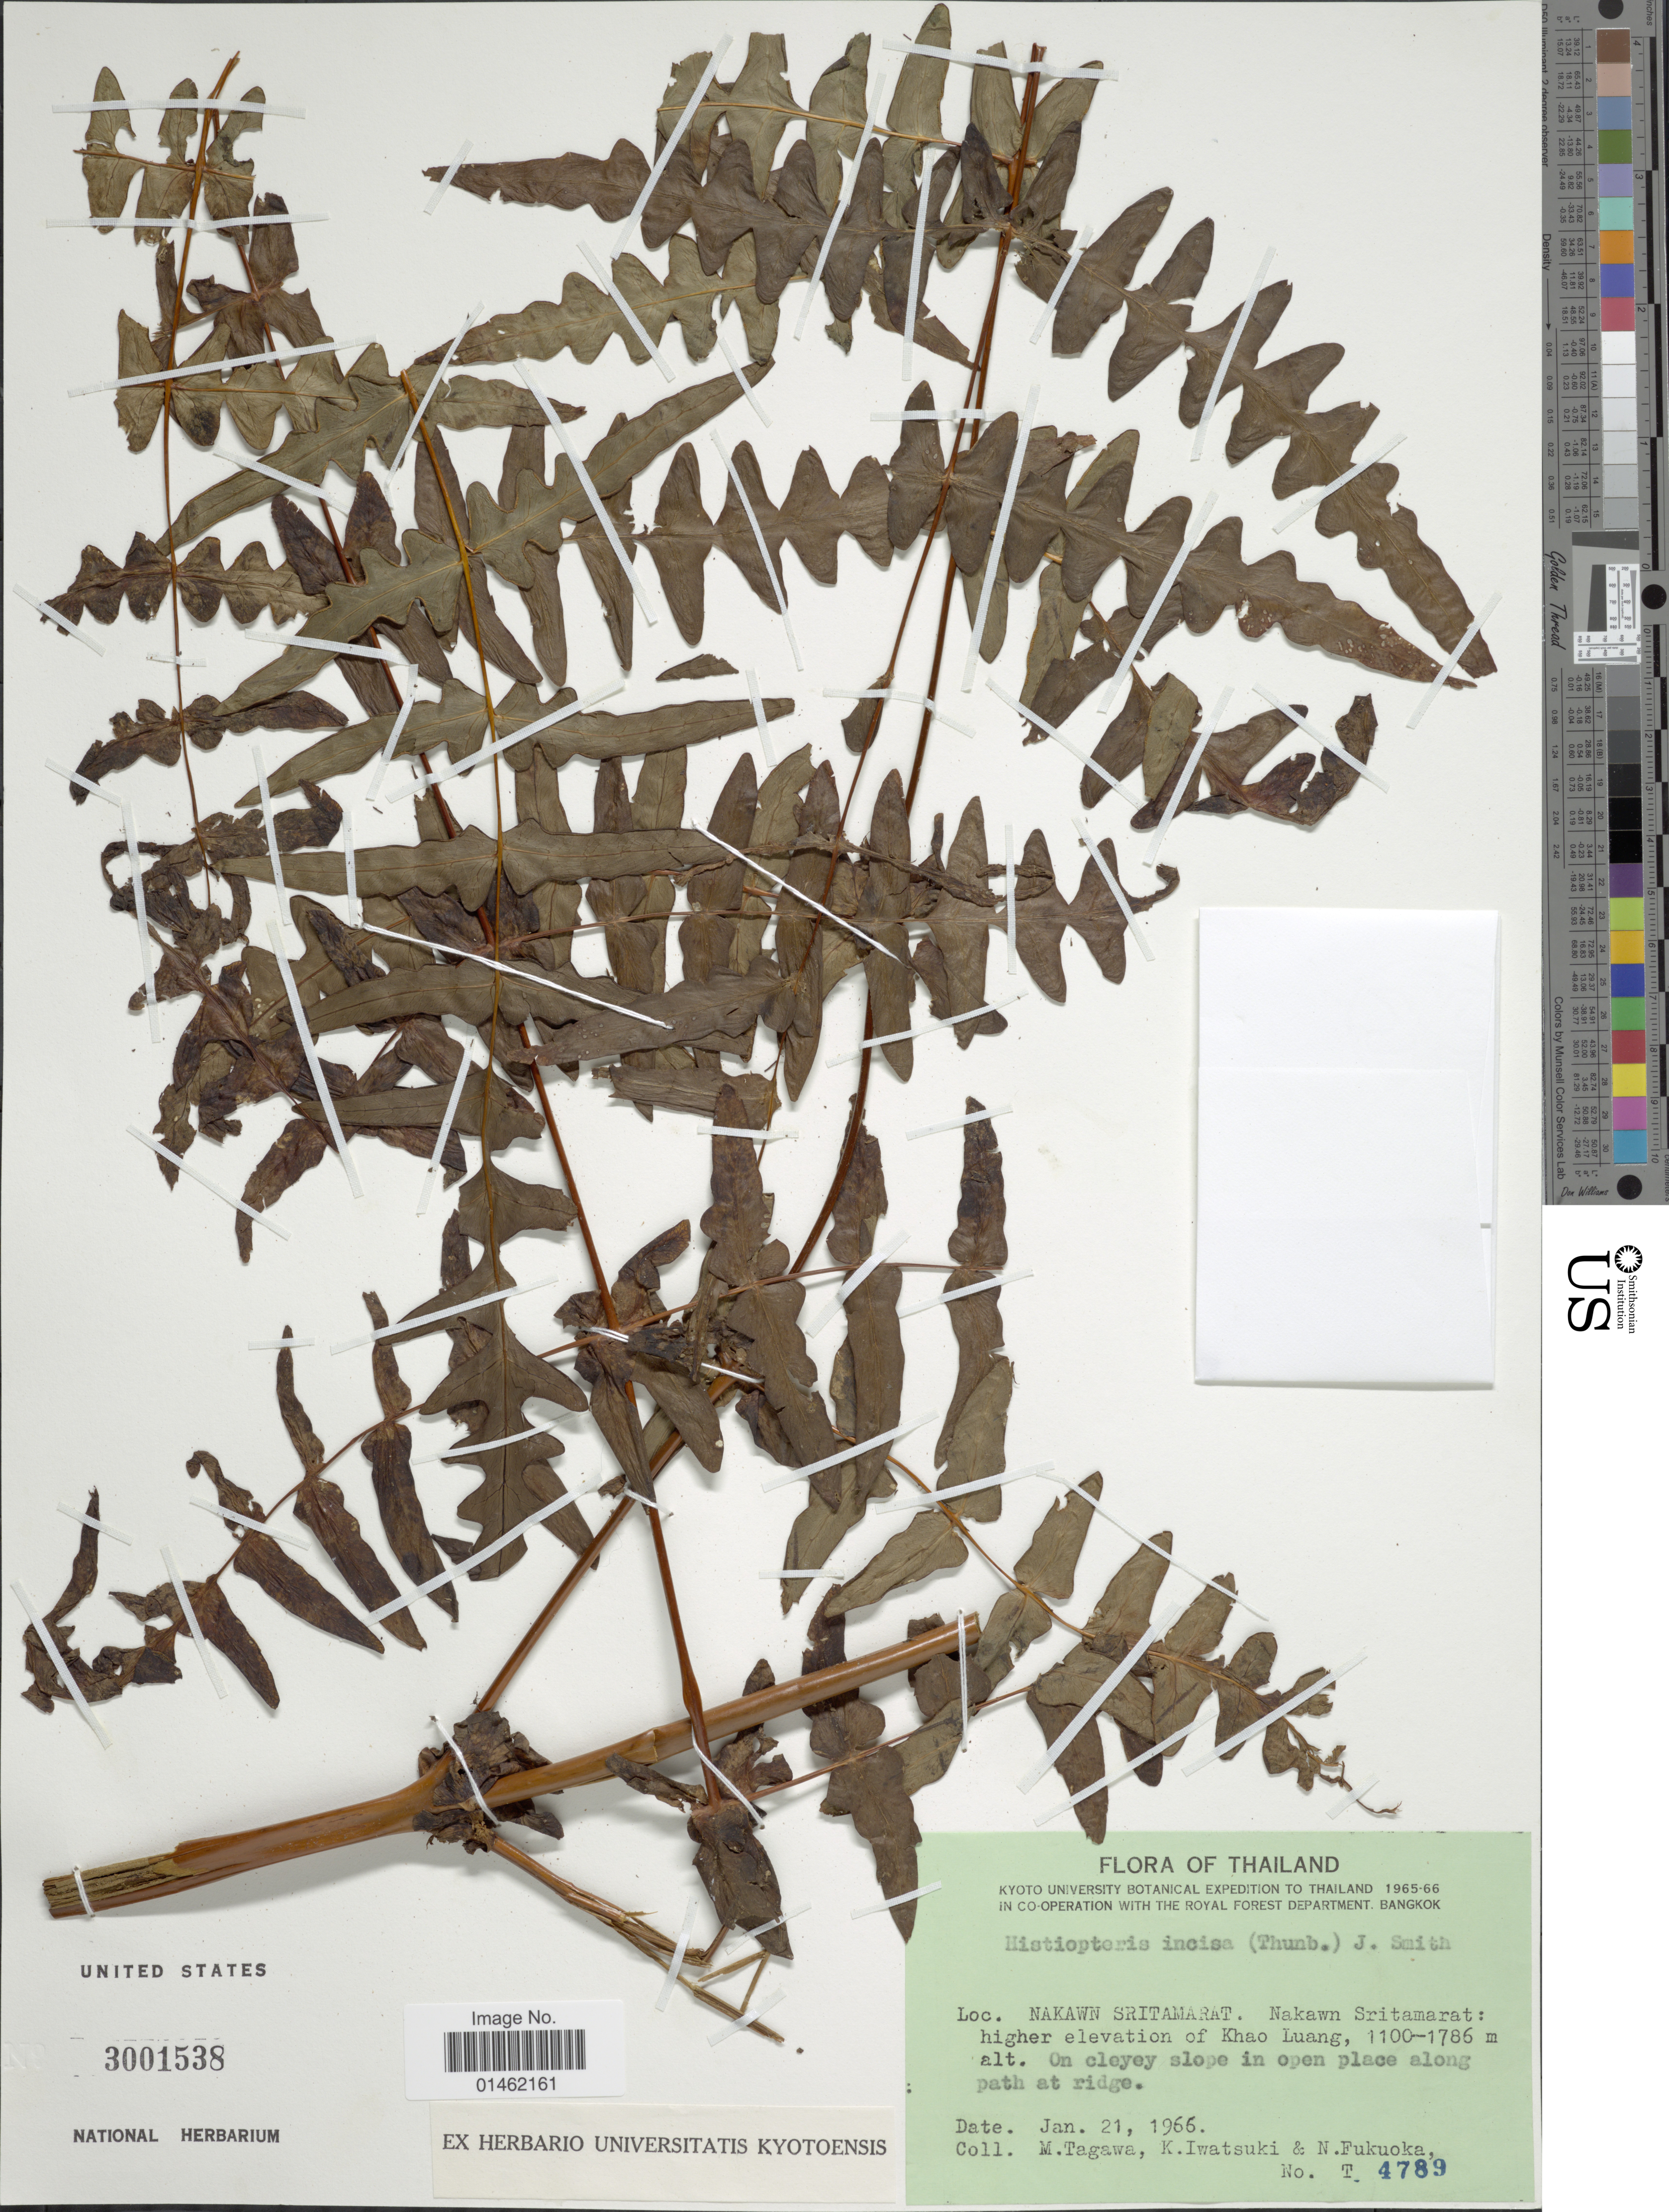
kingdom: Plantae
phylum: Tracheophyta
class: Polypodiopsida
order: Polypodiales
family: Dennstaedtiaceae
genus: Histiopteris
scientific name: Histiopteris incisa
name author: (Thunb.) J. Sm.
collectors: M. Tagawa, K. Iwatsuki & N. Fukuoka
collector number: T 4789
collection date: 1966-01-21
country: Thailand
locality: Nakwan Sritamarat: higher elevation of Khao Luang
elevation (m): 1100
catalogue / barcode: US 3001538